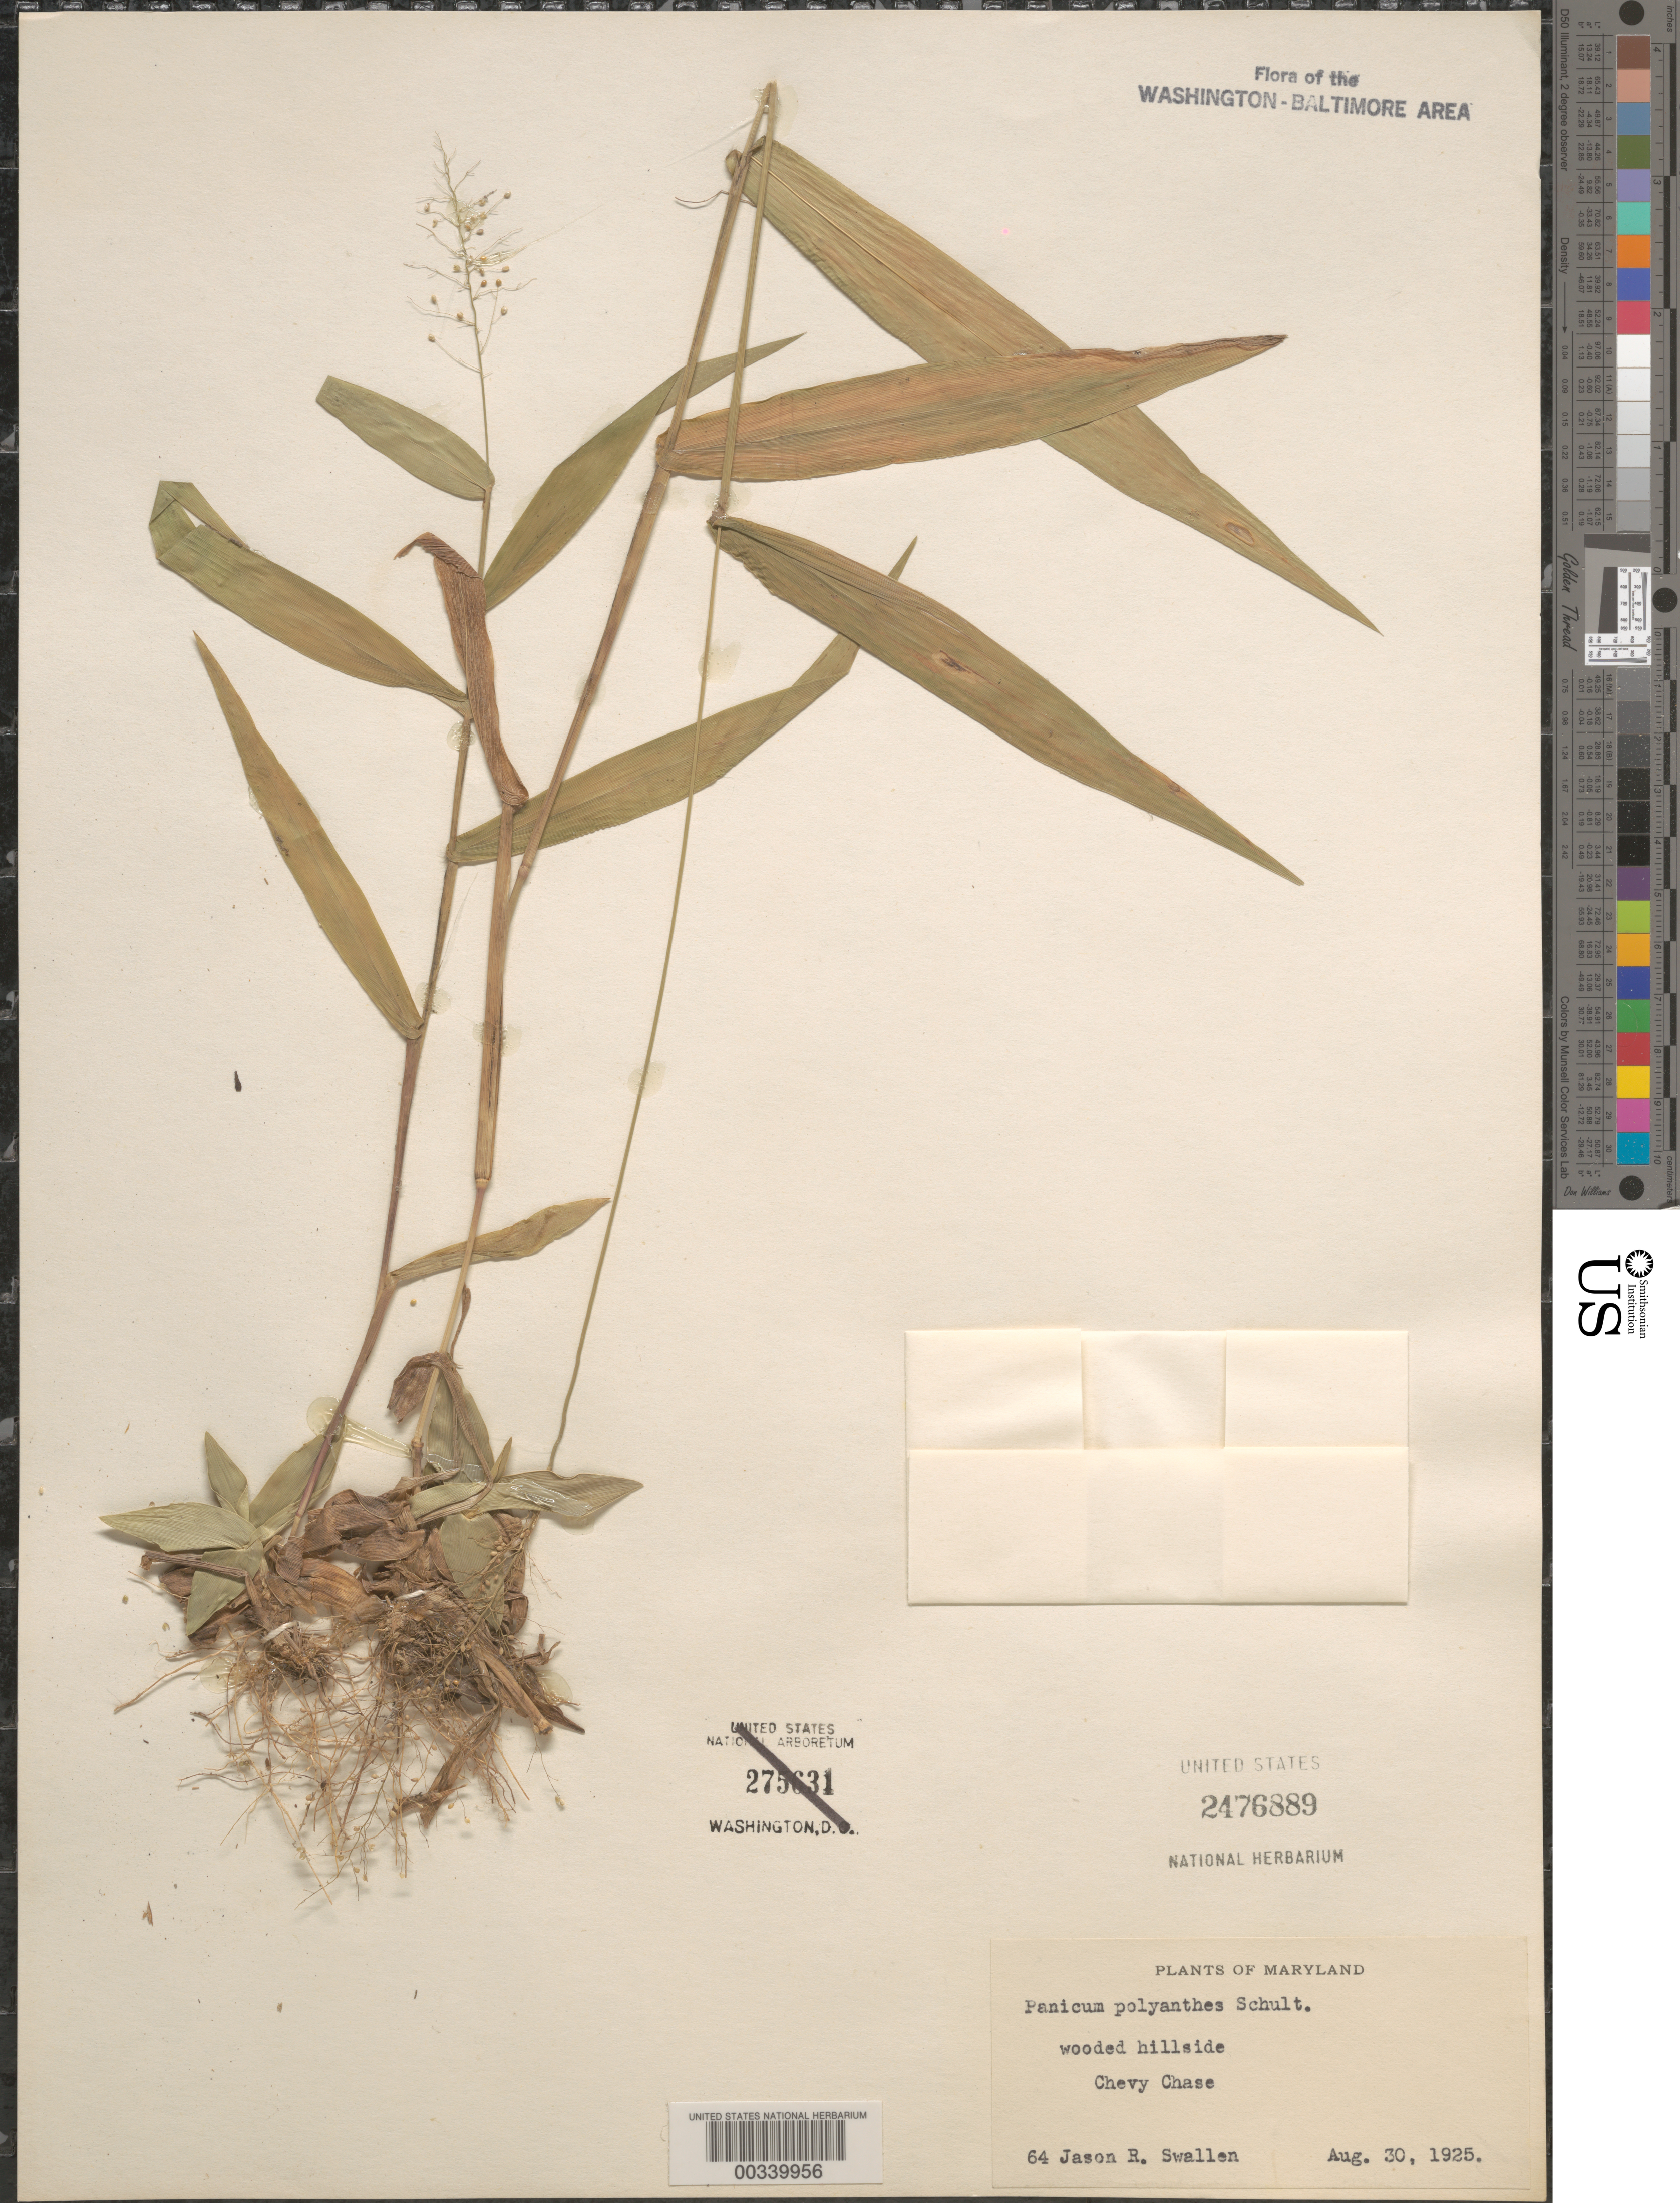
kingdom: Plantae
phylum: Tracheophyta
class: Liliopsida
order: Poales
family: Poaceae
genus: Dichanthelium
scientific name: Dichanthelium sphaerocarpon var. isophyllum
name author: (Scribn.) Gould & C.A. Clark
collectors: J. R. Swallen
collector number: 64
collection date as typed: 30 Aug 1925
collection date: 1925-08-30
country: United States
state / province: Maryland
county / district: Prince George's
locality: Chevy Chase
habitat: Wooded hillside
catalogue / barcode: US 2476889